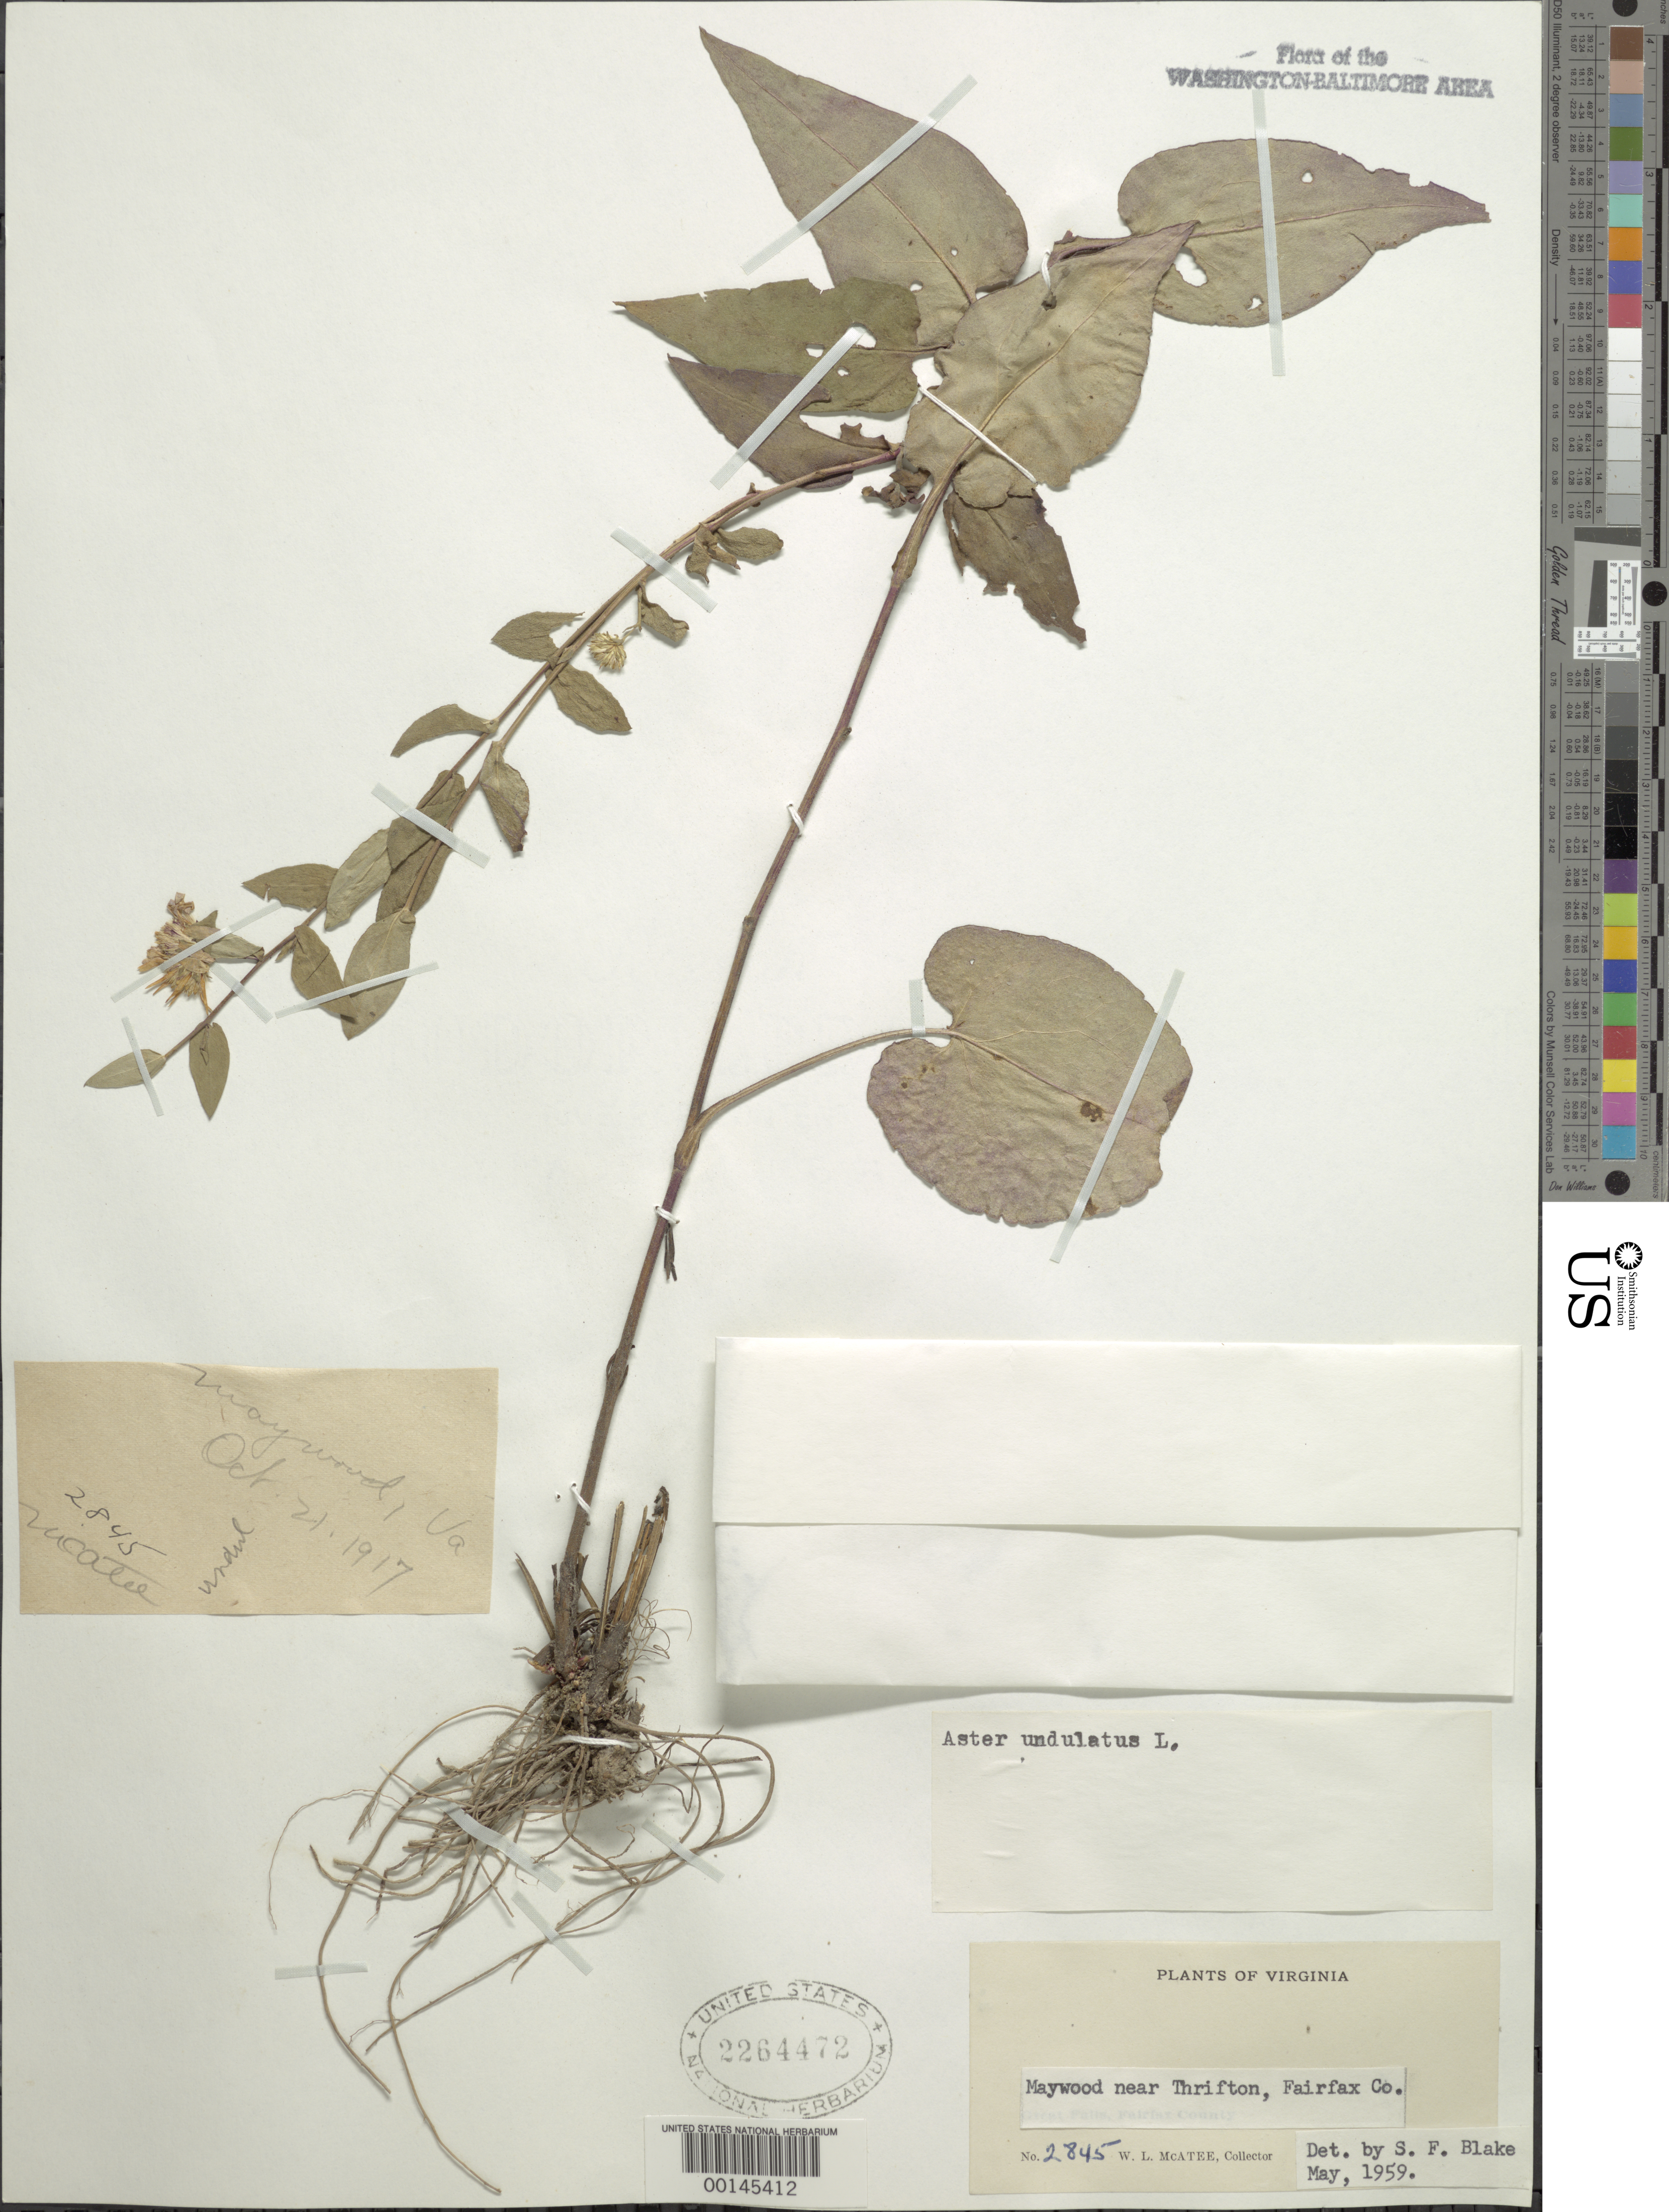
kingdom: Plantae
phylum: Tracheophyta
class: Magnoliopsida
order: Asterales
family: Asteraceae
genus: Symphyotrichum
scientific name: Symphyotrichum undulatum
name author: (L.) G.L. Nesom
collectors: W. McAtee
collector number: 2845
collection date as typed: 21 Oct 1917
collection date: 1917-10-21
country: United States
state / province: Virginia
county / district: Fairfax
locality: Maywood near Thrifton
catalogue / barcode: US 2264472